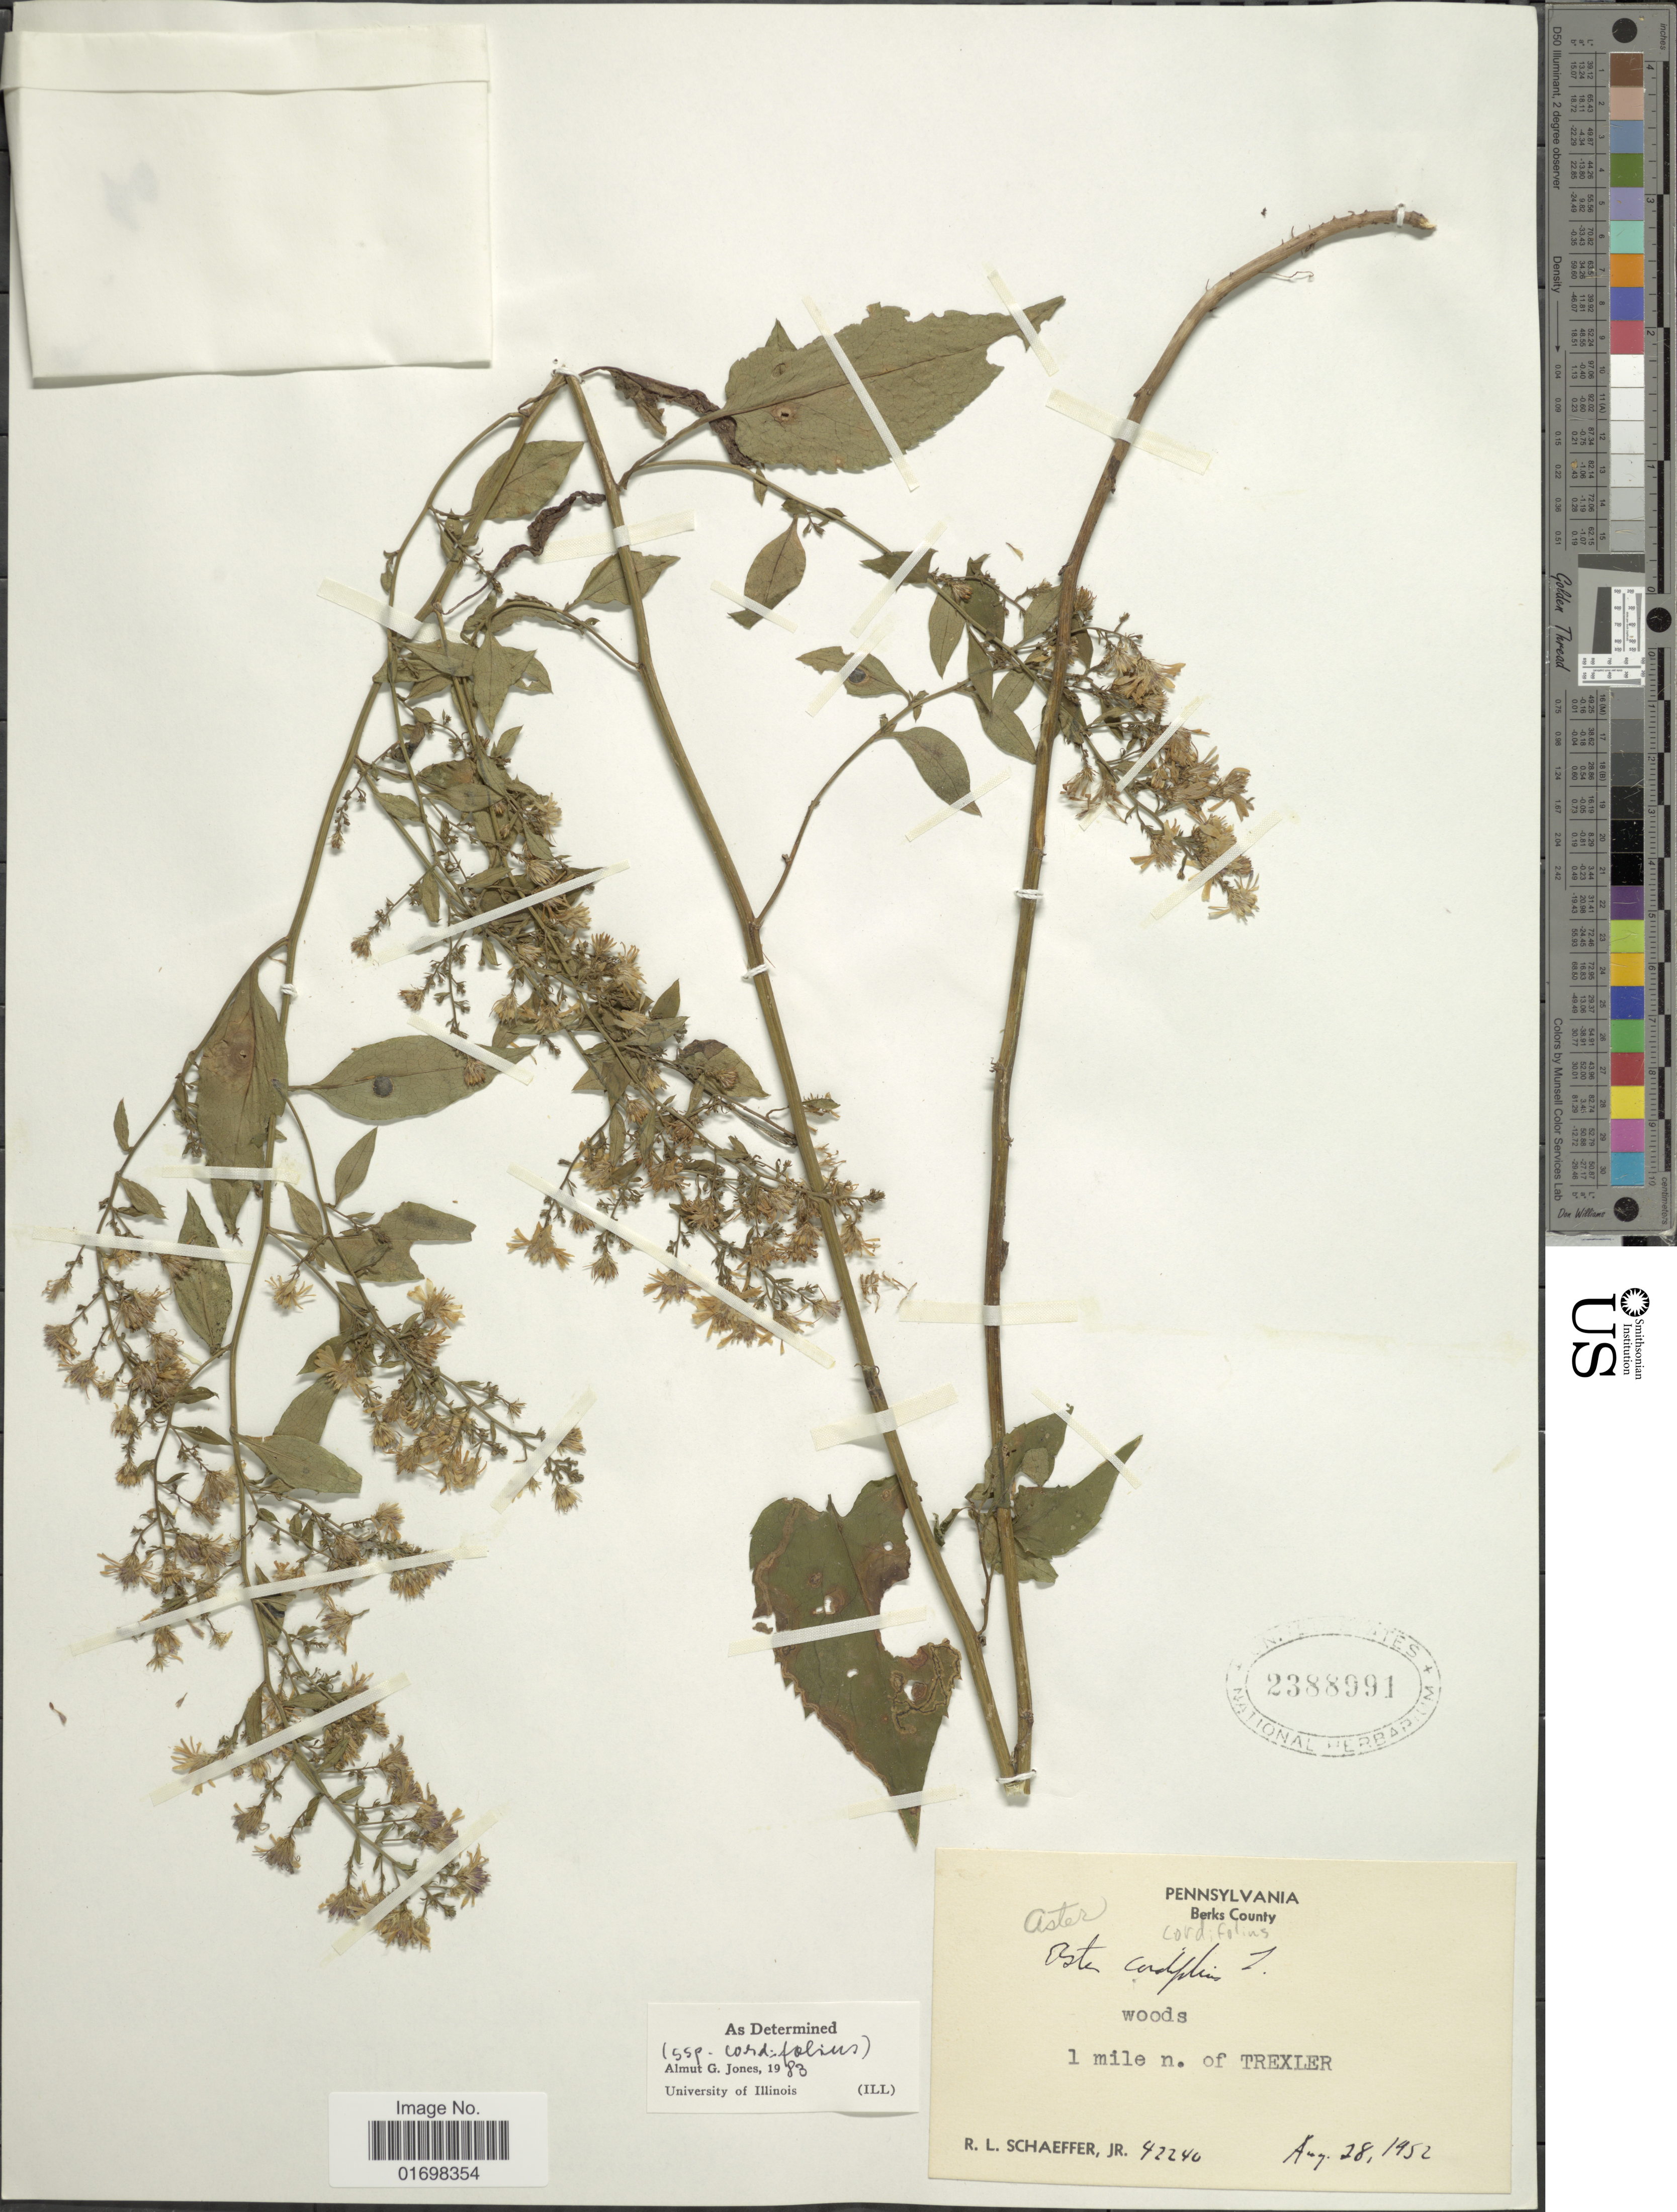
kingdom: Plantae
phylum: Tracheophyta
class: Magnoliopsida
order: Asterales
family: Asteraceae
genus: Symphyotrichum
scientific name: Symphyotrichum cordifolium var. cordifolium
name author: (L.) G.L. Nesom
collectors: R. L. Schaeffer Jr.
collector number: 42240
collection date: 1952-08-28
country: United States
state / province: Pennsylvania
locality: Berks County. 1 mile n. of Trexler.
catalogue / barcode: US 2388991